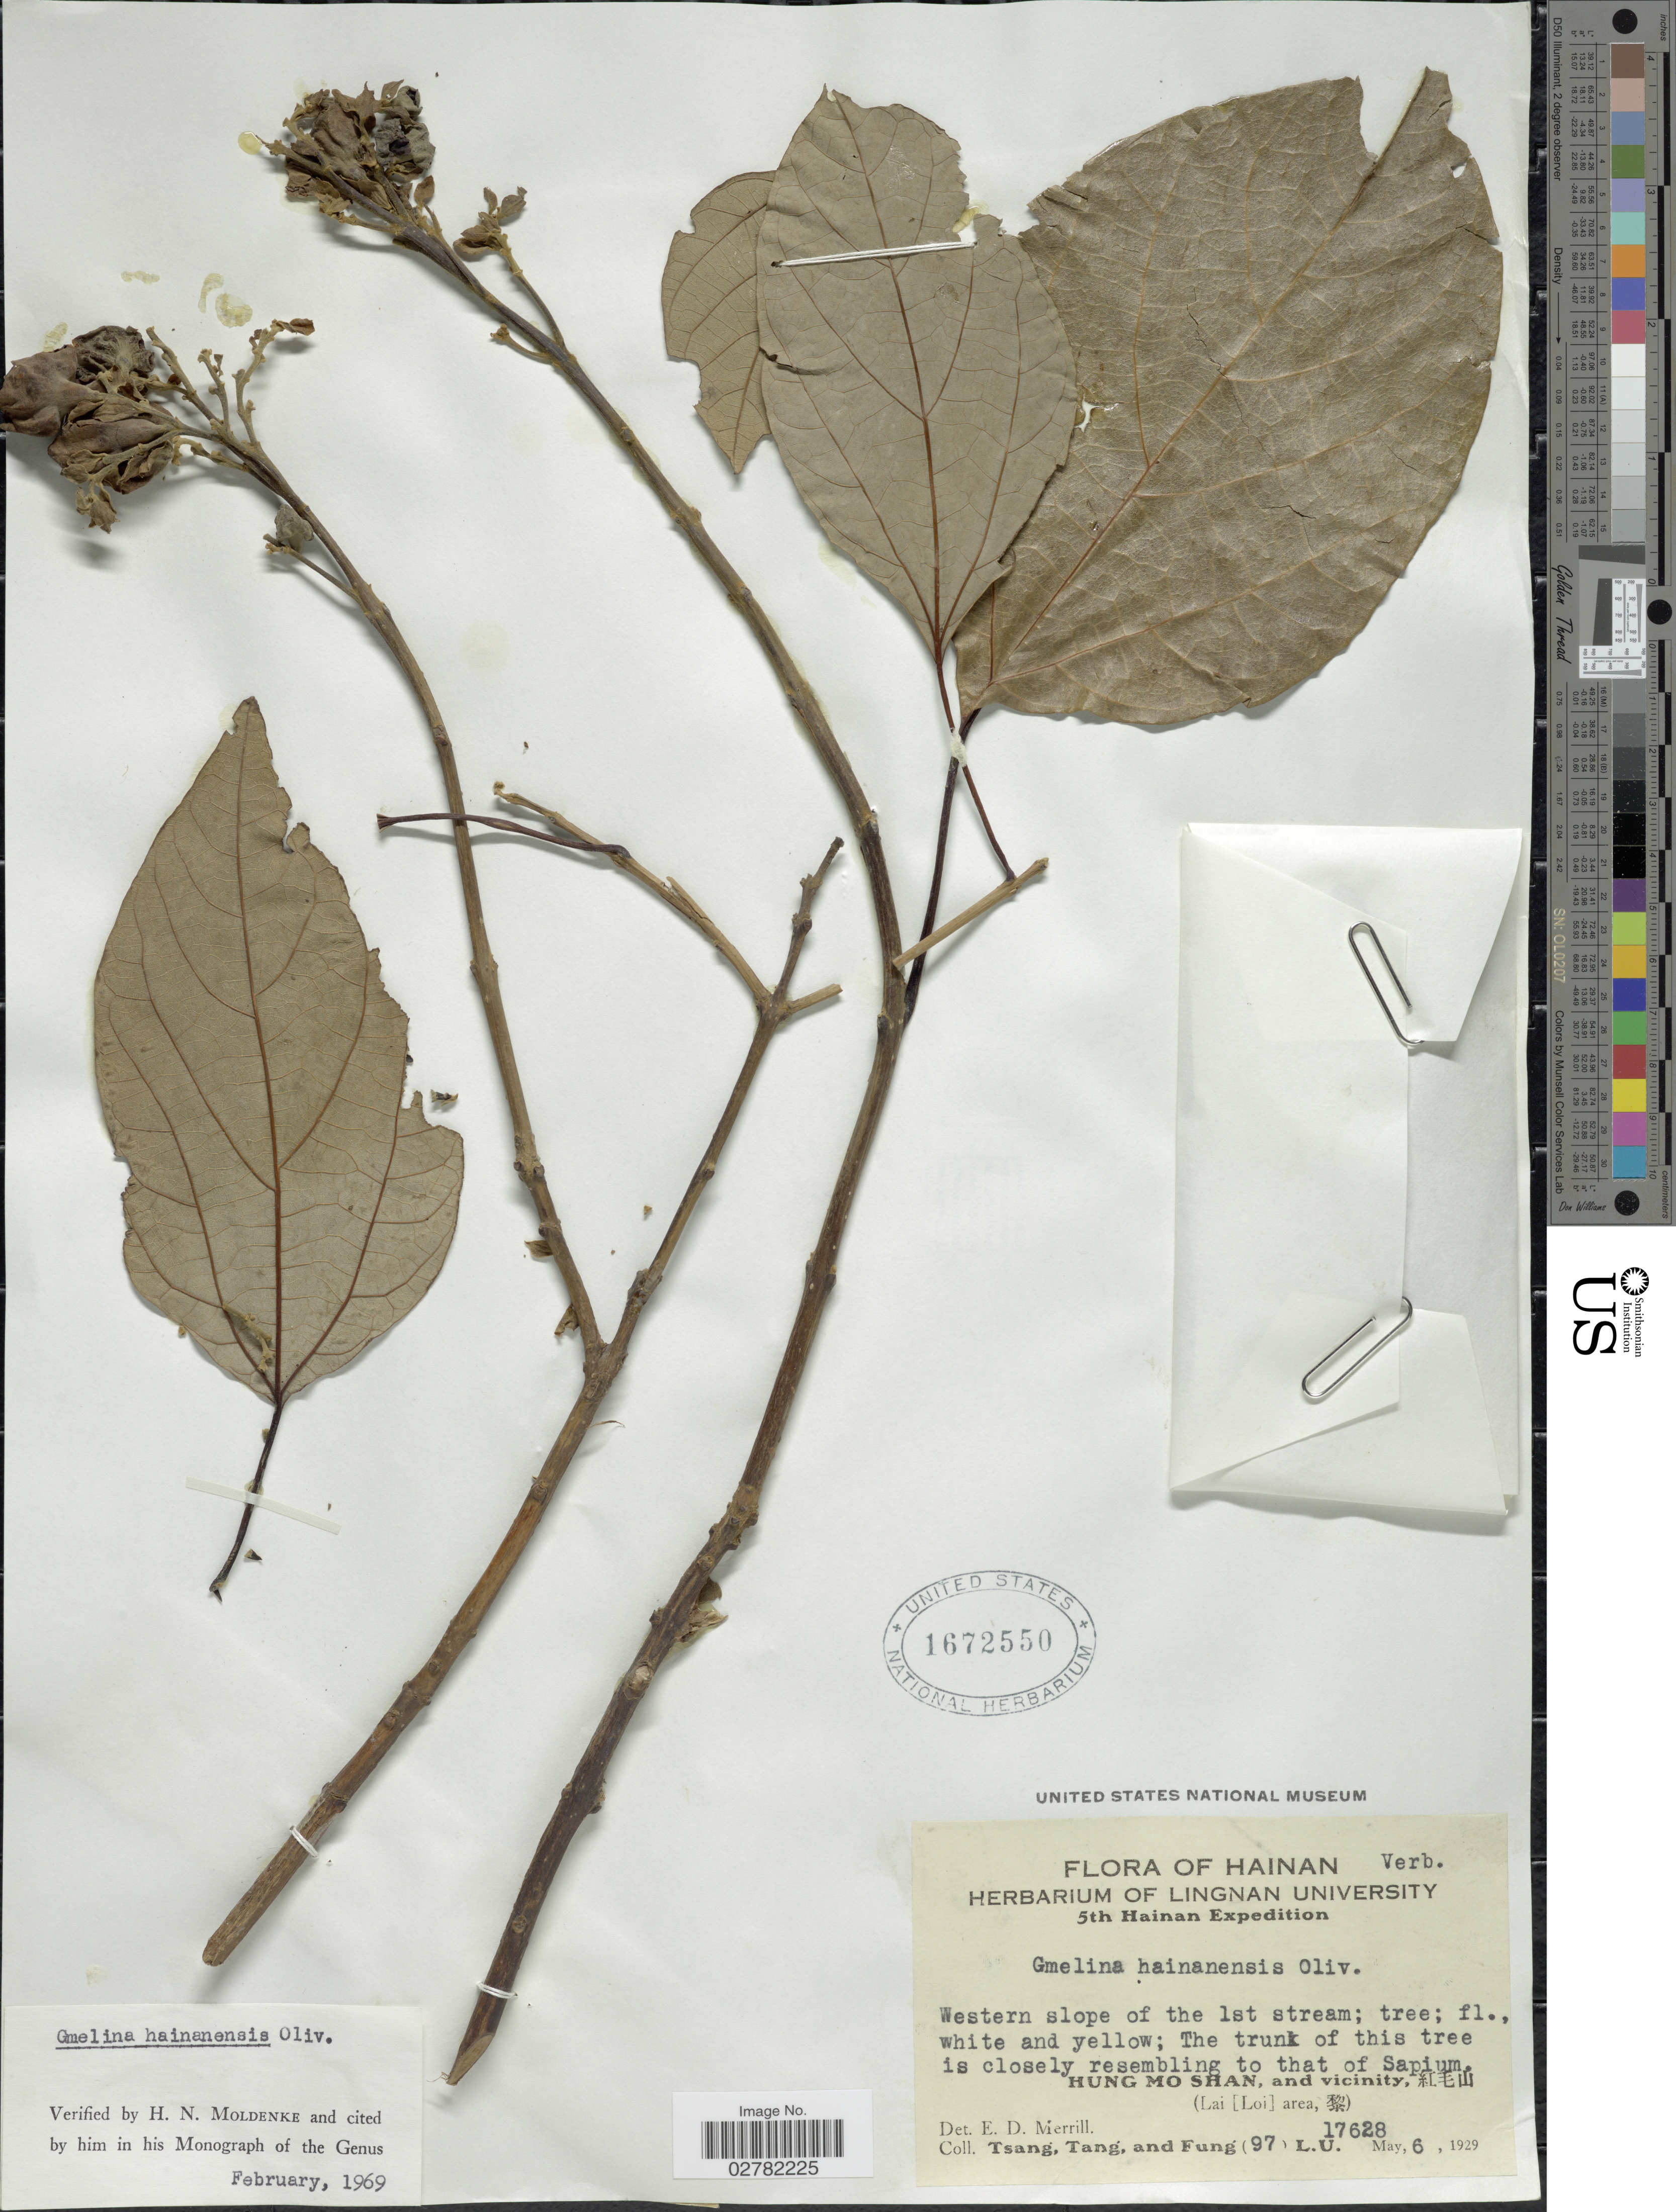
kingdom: Plantae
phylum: Tracheophyta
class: Magnoliopsida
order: Lamiales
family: Lamiaceae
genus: Gmelina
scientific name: Gmelina hainanensis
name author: Oliv.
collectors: -. T'sang, -- Tang & Fung, --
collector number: (97)L.U.17628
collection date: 1929-05-06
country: China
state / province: Hainan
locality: Western slope of the 1st stream. Hung Mo Shan, and vicinity. (Lai [Loi] area).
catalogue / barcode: US 1672550